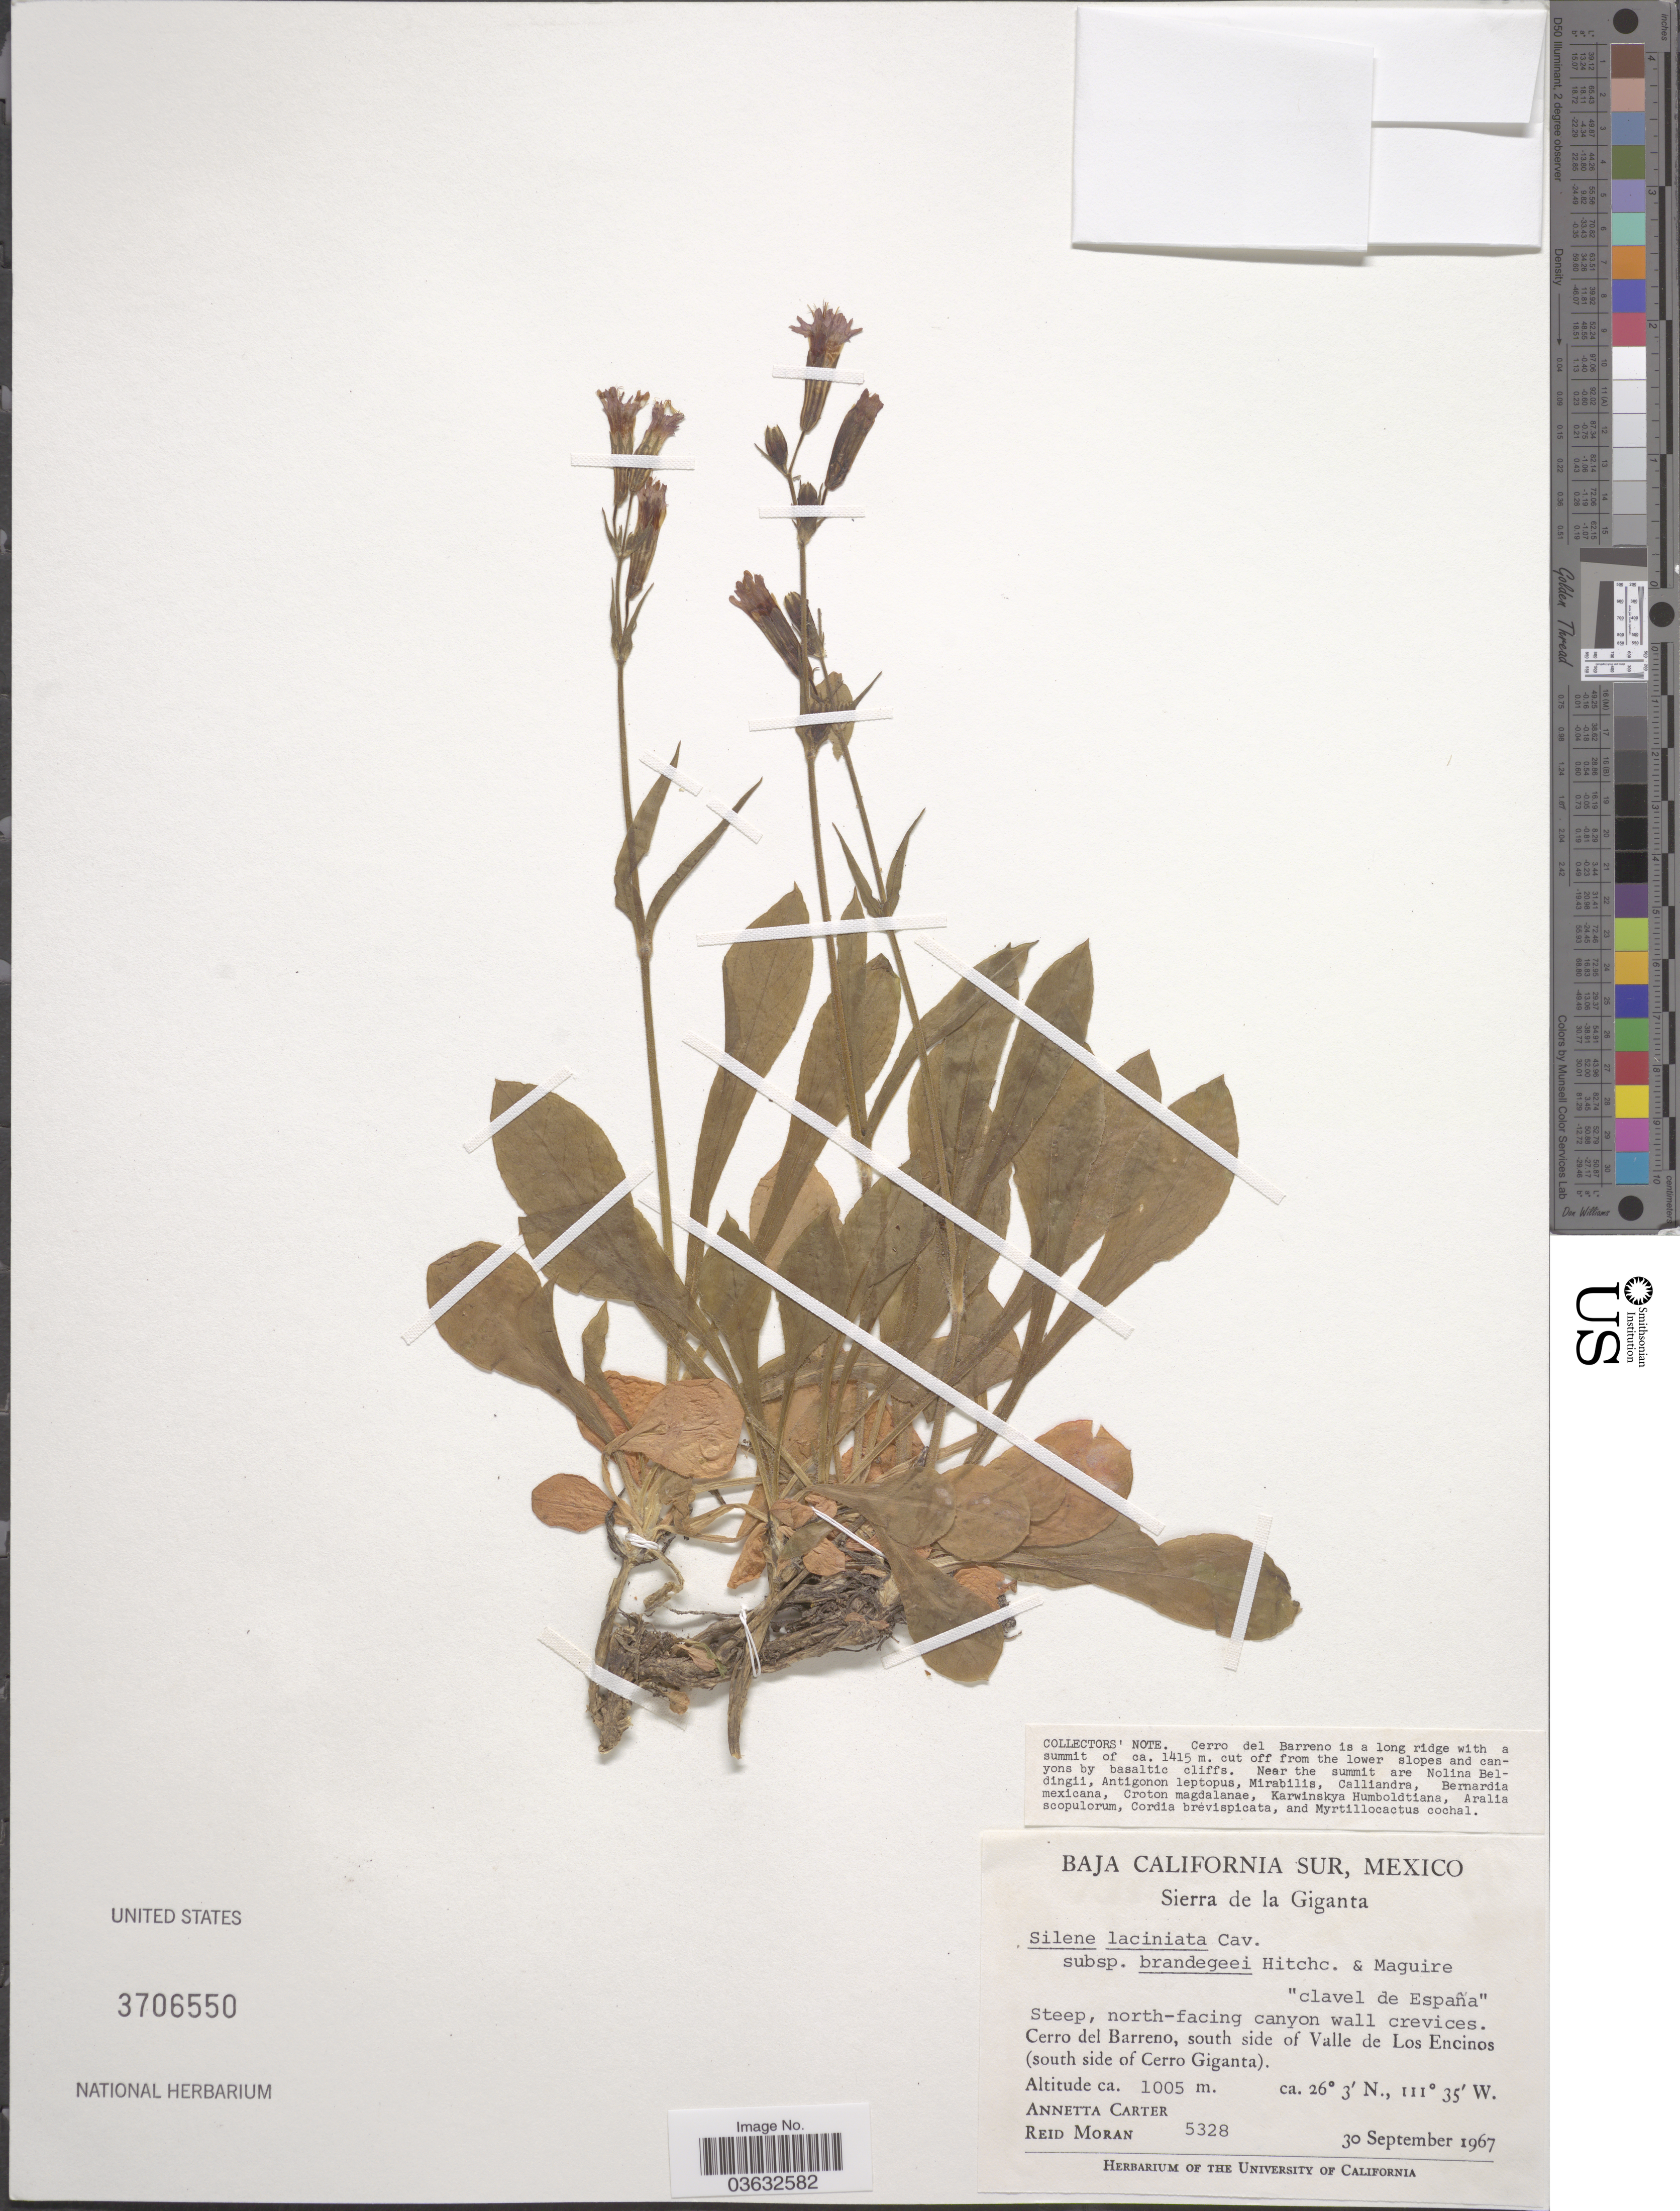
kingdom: Plantae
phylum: Tracheophyta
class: Magnoliopsida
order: Caryophyllales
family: Caryophyllaceae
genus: Silene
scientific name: Silene laciniata subsp. brandegeei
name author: C.L. Hitchc. & Maguire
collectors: A. Carter & R. Moran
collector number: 5328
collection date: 1967-09-30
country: Mexico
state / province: Baja California Sur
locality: Sierra de la Giganta. Cerro del Barreno, south side of Valle de Los Encinos (south side of Cerro Giganta).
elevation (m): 1005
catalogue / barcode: US 3706550